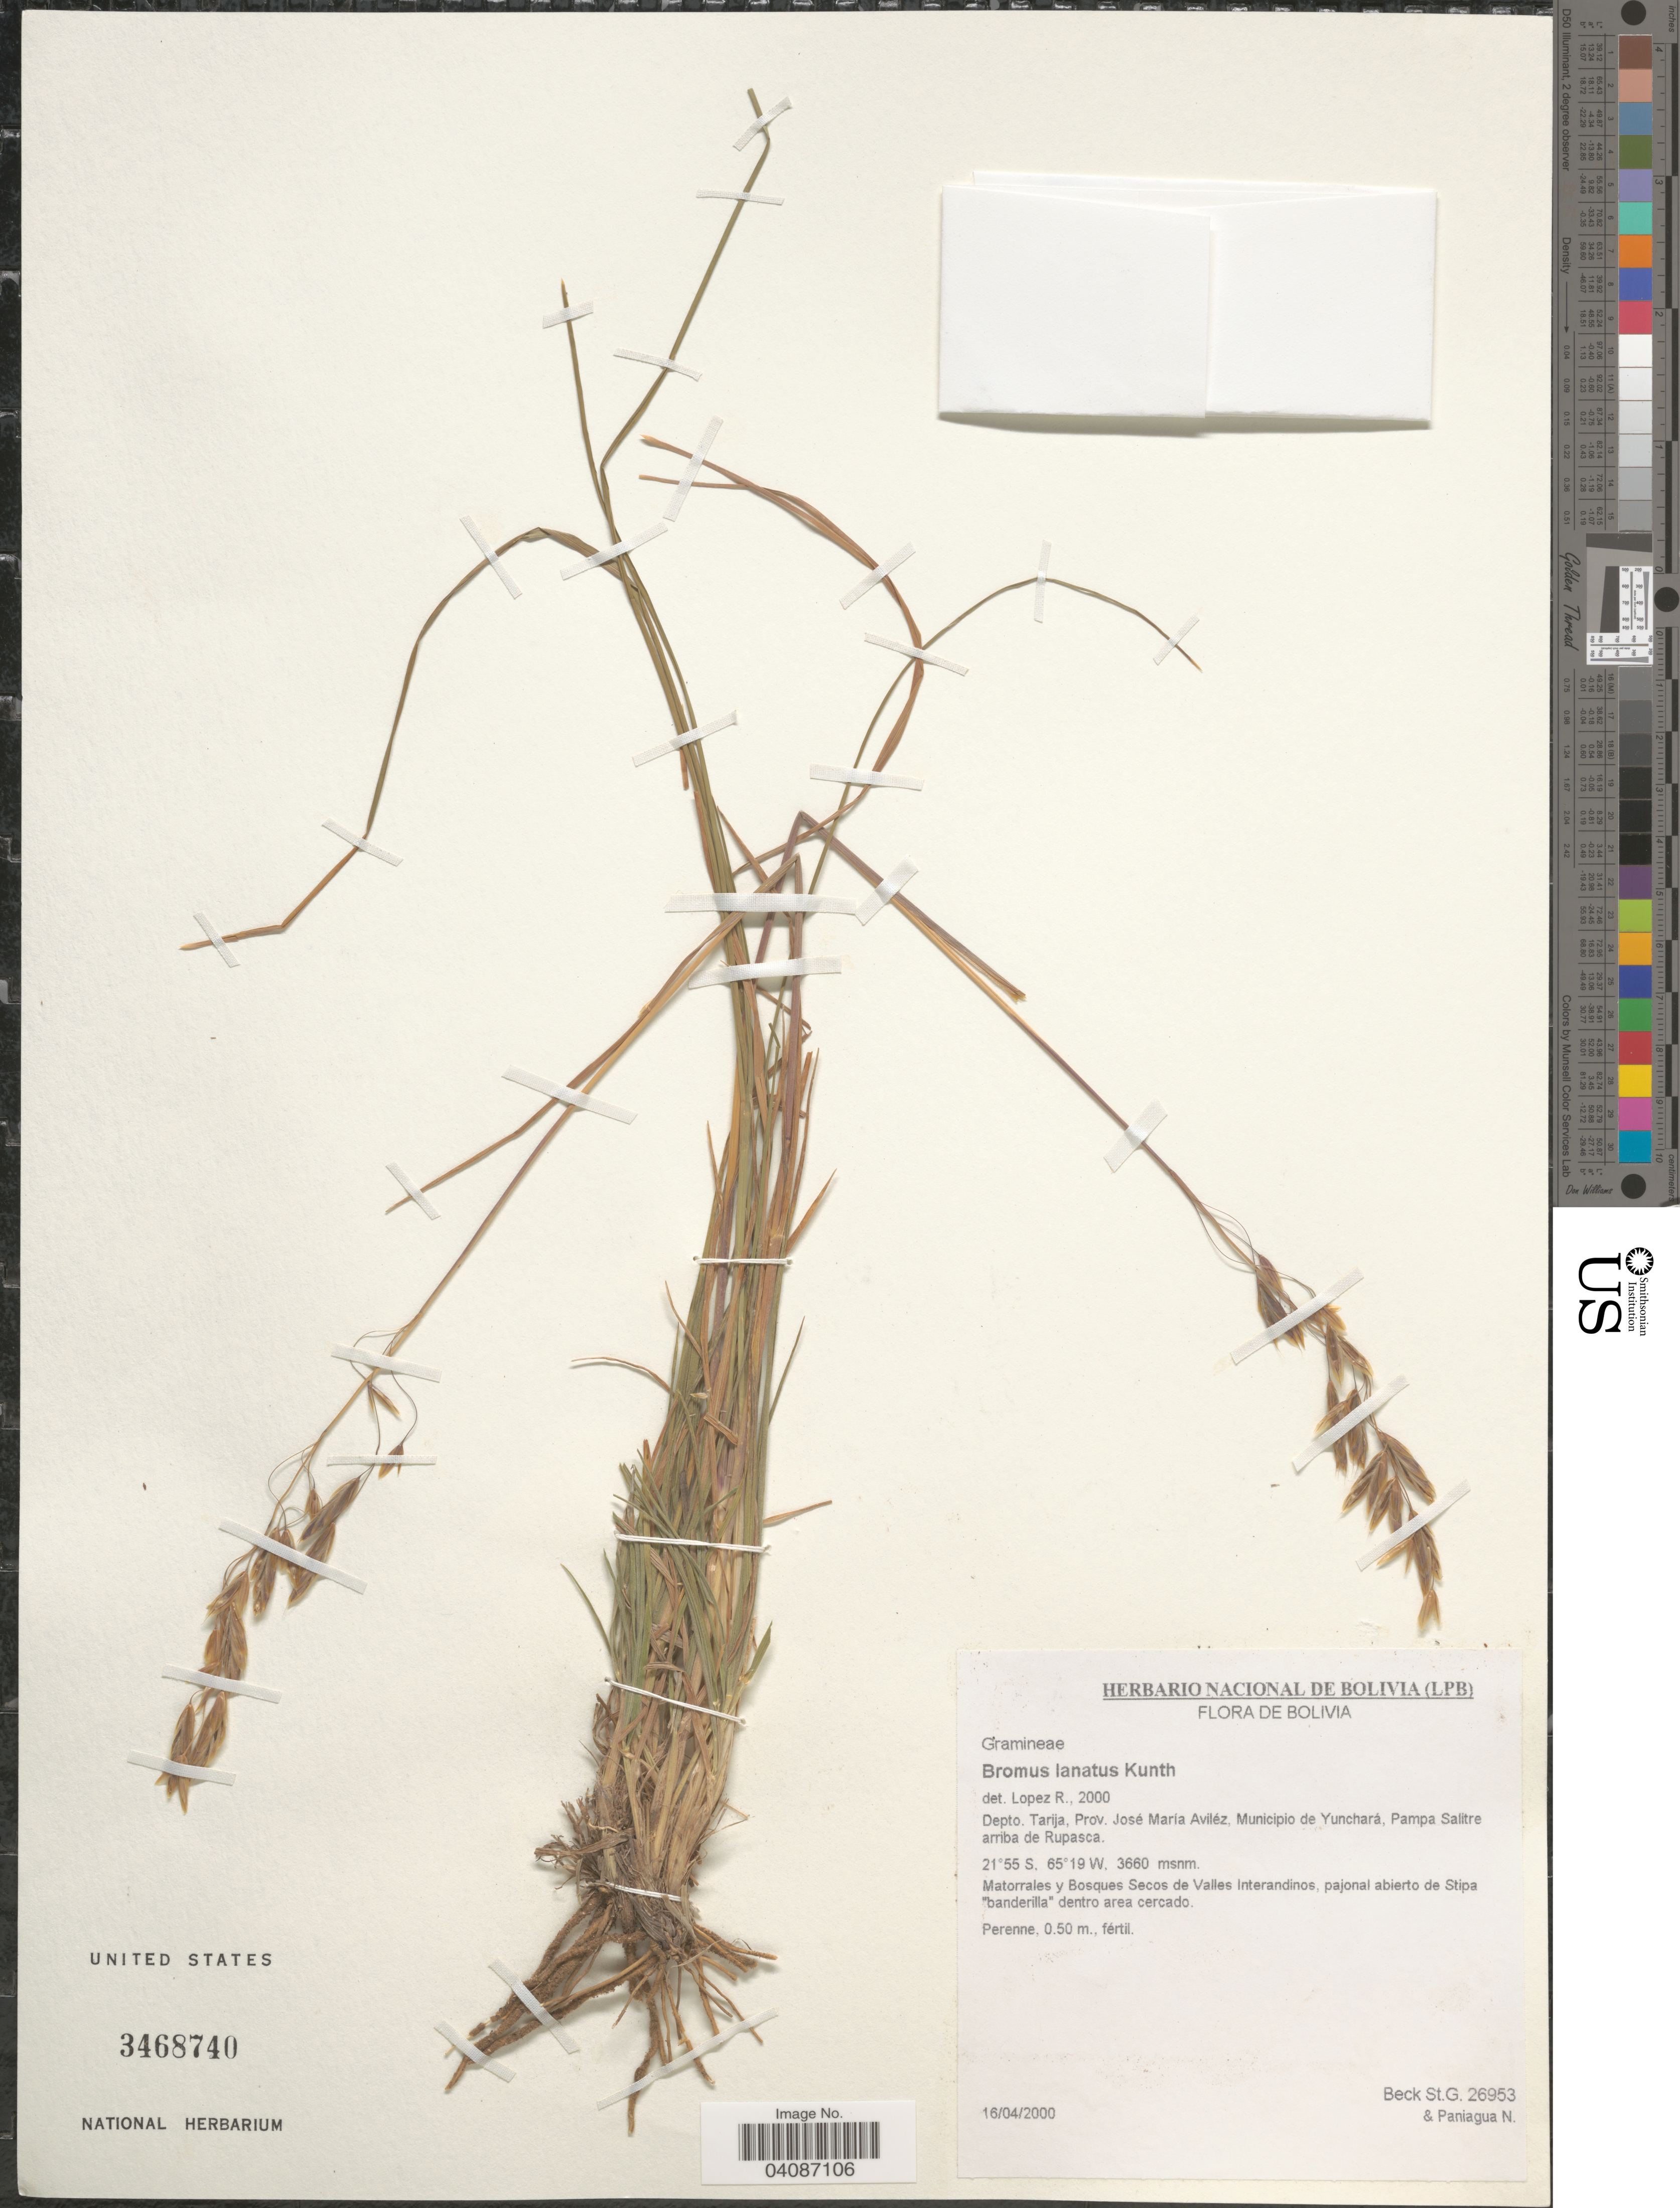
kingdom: Plantae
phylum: Tracheophyta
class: Liliopsida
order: Poales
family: Poaceae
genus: Bromus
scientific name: Bromus lanatus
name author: Kunth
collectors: S. Beck & N. Paniagua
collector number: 26953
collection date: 2000-04-16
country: Bolivia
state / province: Tarija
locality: Depto. Tarija, Prov. José Maria Aviléz, Municipio de Yunchará, Pampa Salitre arriba de Rupasca.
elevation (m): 3660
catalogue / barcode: US 3468740